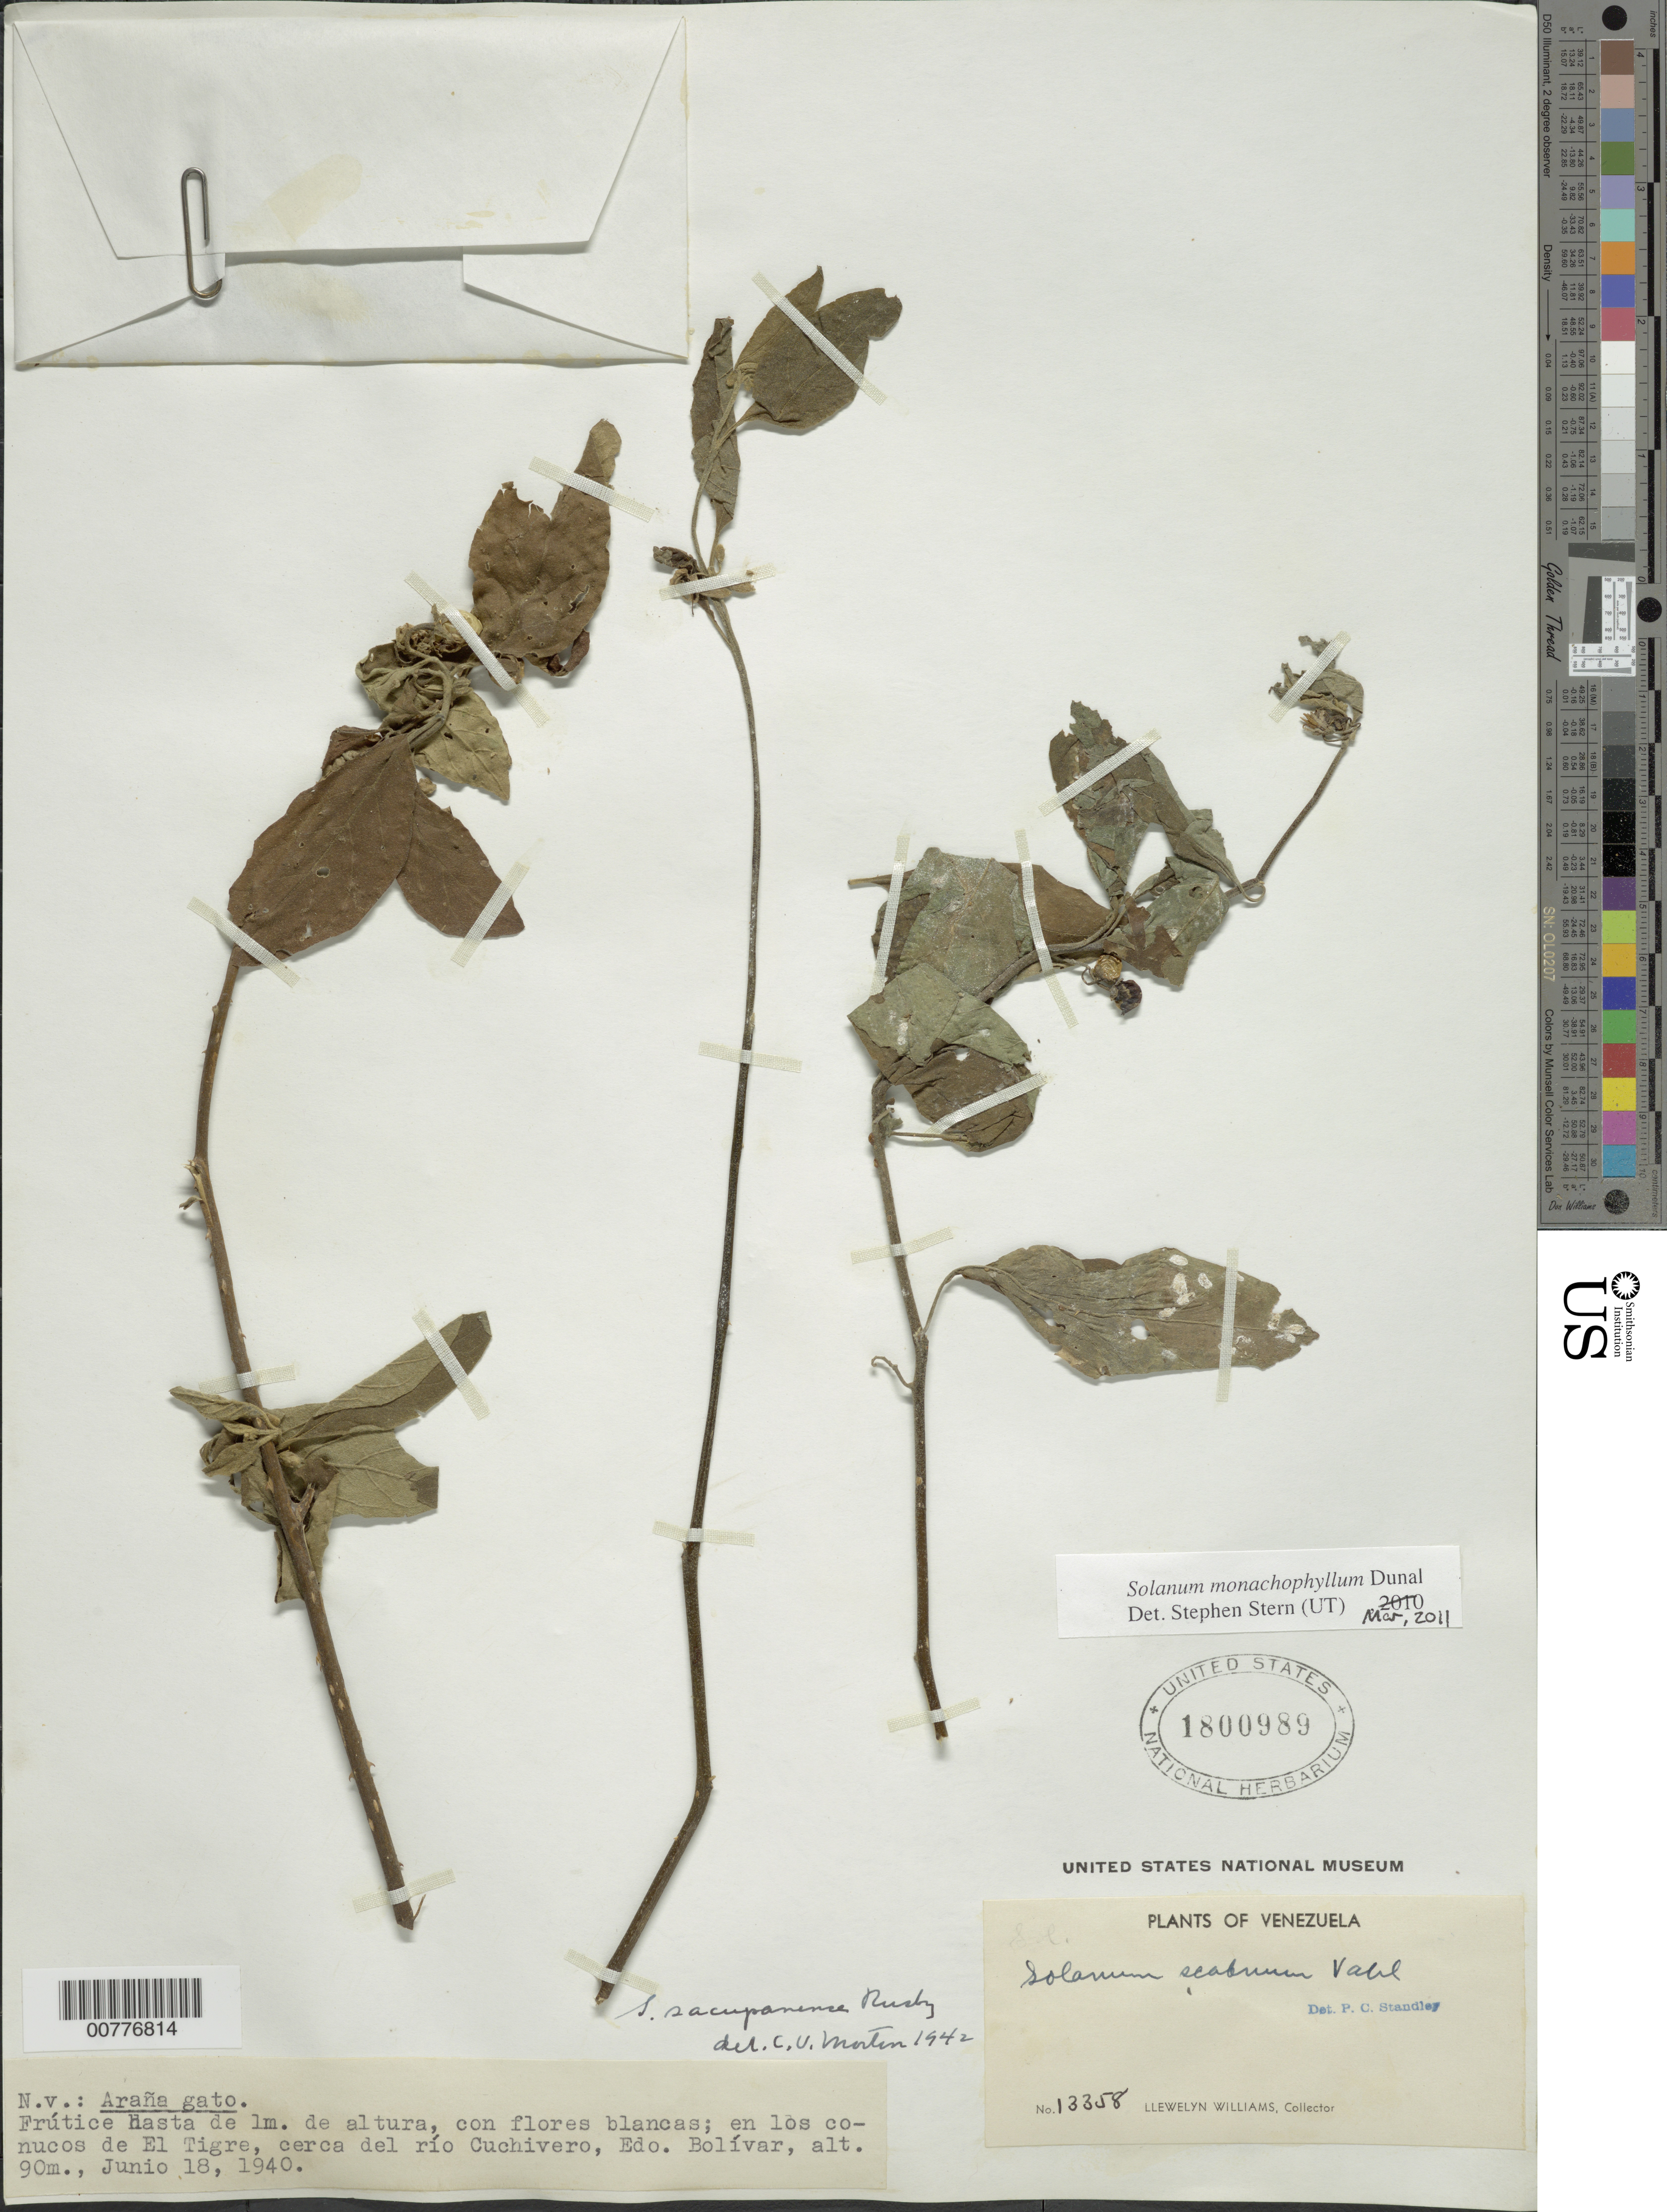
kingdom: Plantae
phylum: Tracheophyta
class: Magnoliopsida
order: Solanales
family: Solanaceae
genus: Solanum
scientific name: Solanum sacupanense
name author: Rusby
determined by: Morton, C. V.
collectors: L. Williams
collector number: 13358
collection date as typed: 6 Jun 1940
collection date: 1940-06-06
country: Venezuela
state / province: Bolívar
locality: El Tigre, cerca de El Río Cuchivero; San Vicente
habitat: En los conucos.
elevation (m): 95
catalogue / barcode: US 1800989